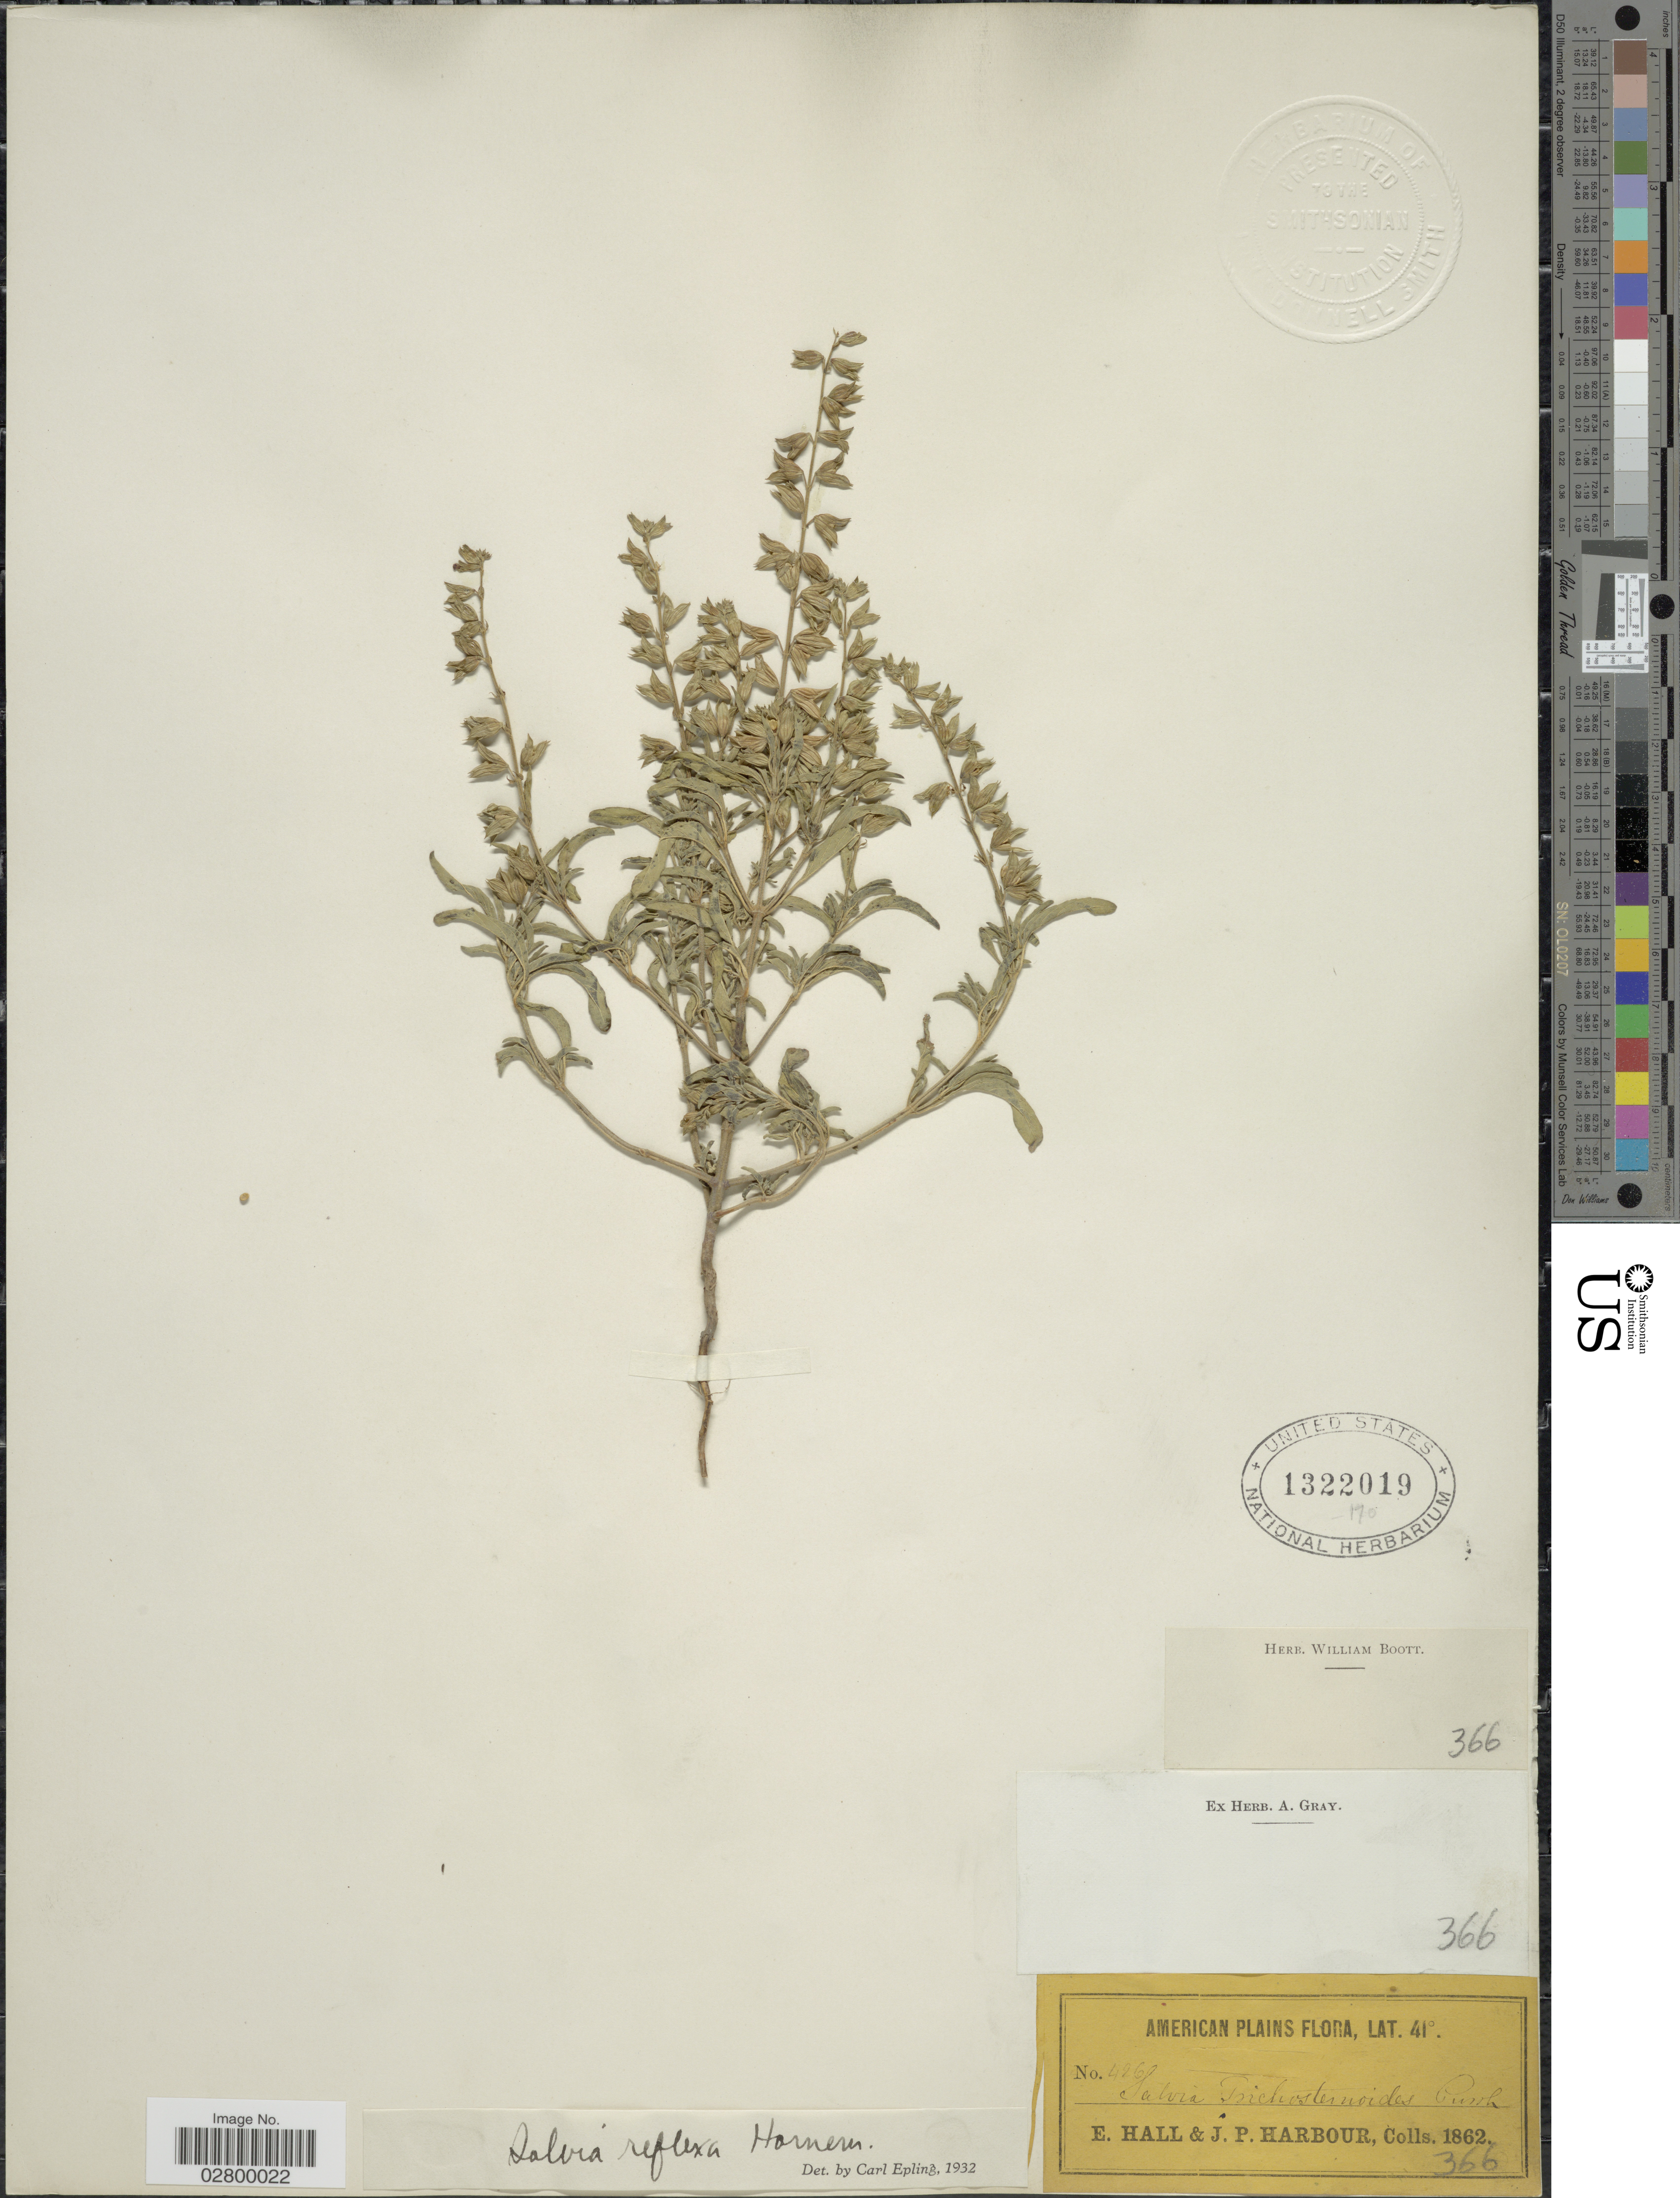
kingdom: Plantae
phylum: Tracheophyta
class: Magnoliopsida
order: Lamiales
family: Lamiaceae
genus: Salvia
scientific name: Salvia reflexa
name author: Hornem.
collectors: E. Hall & J. Harbour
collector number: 426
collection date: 1862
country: United States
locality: American Plains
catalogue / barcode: US 1322019